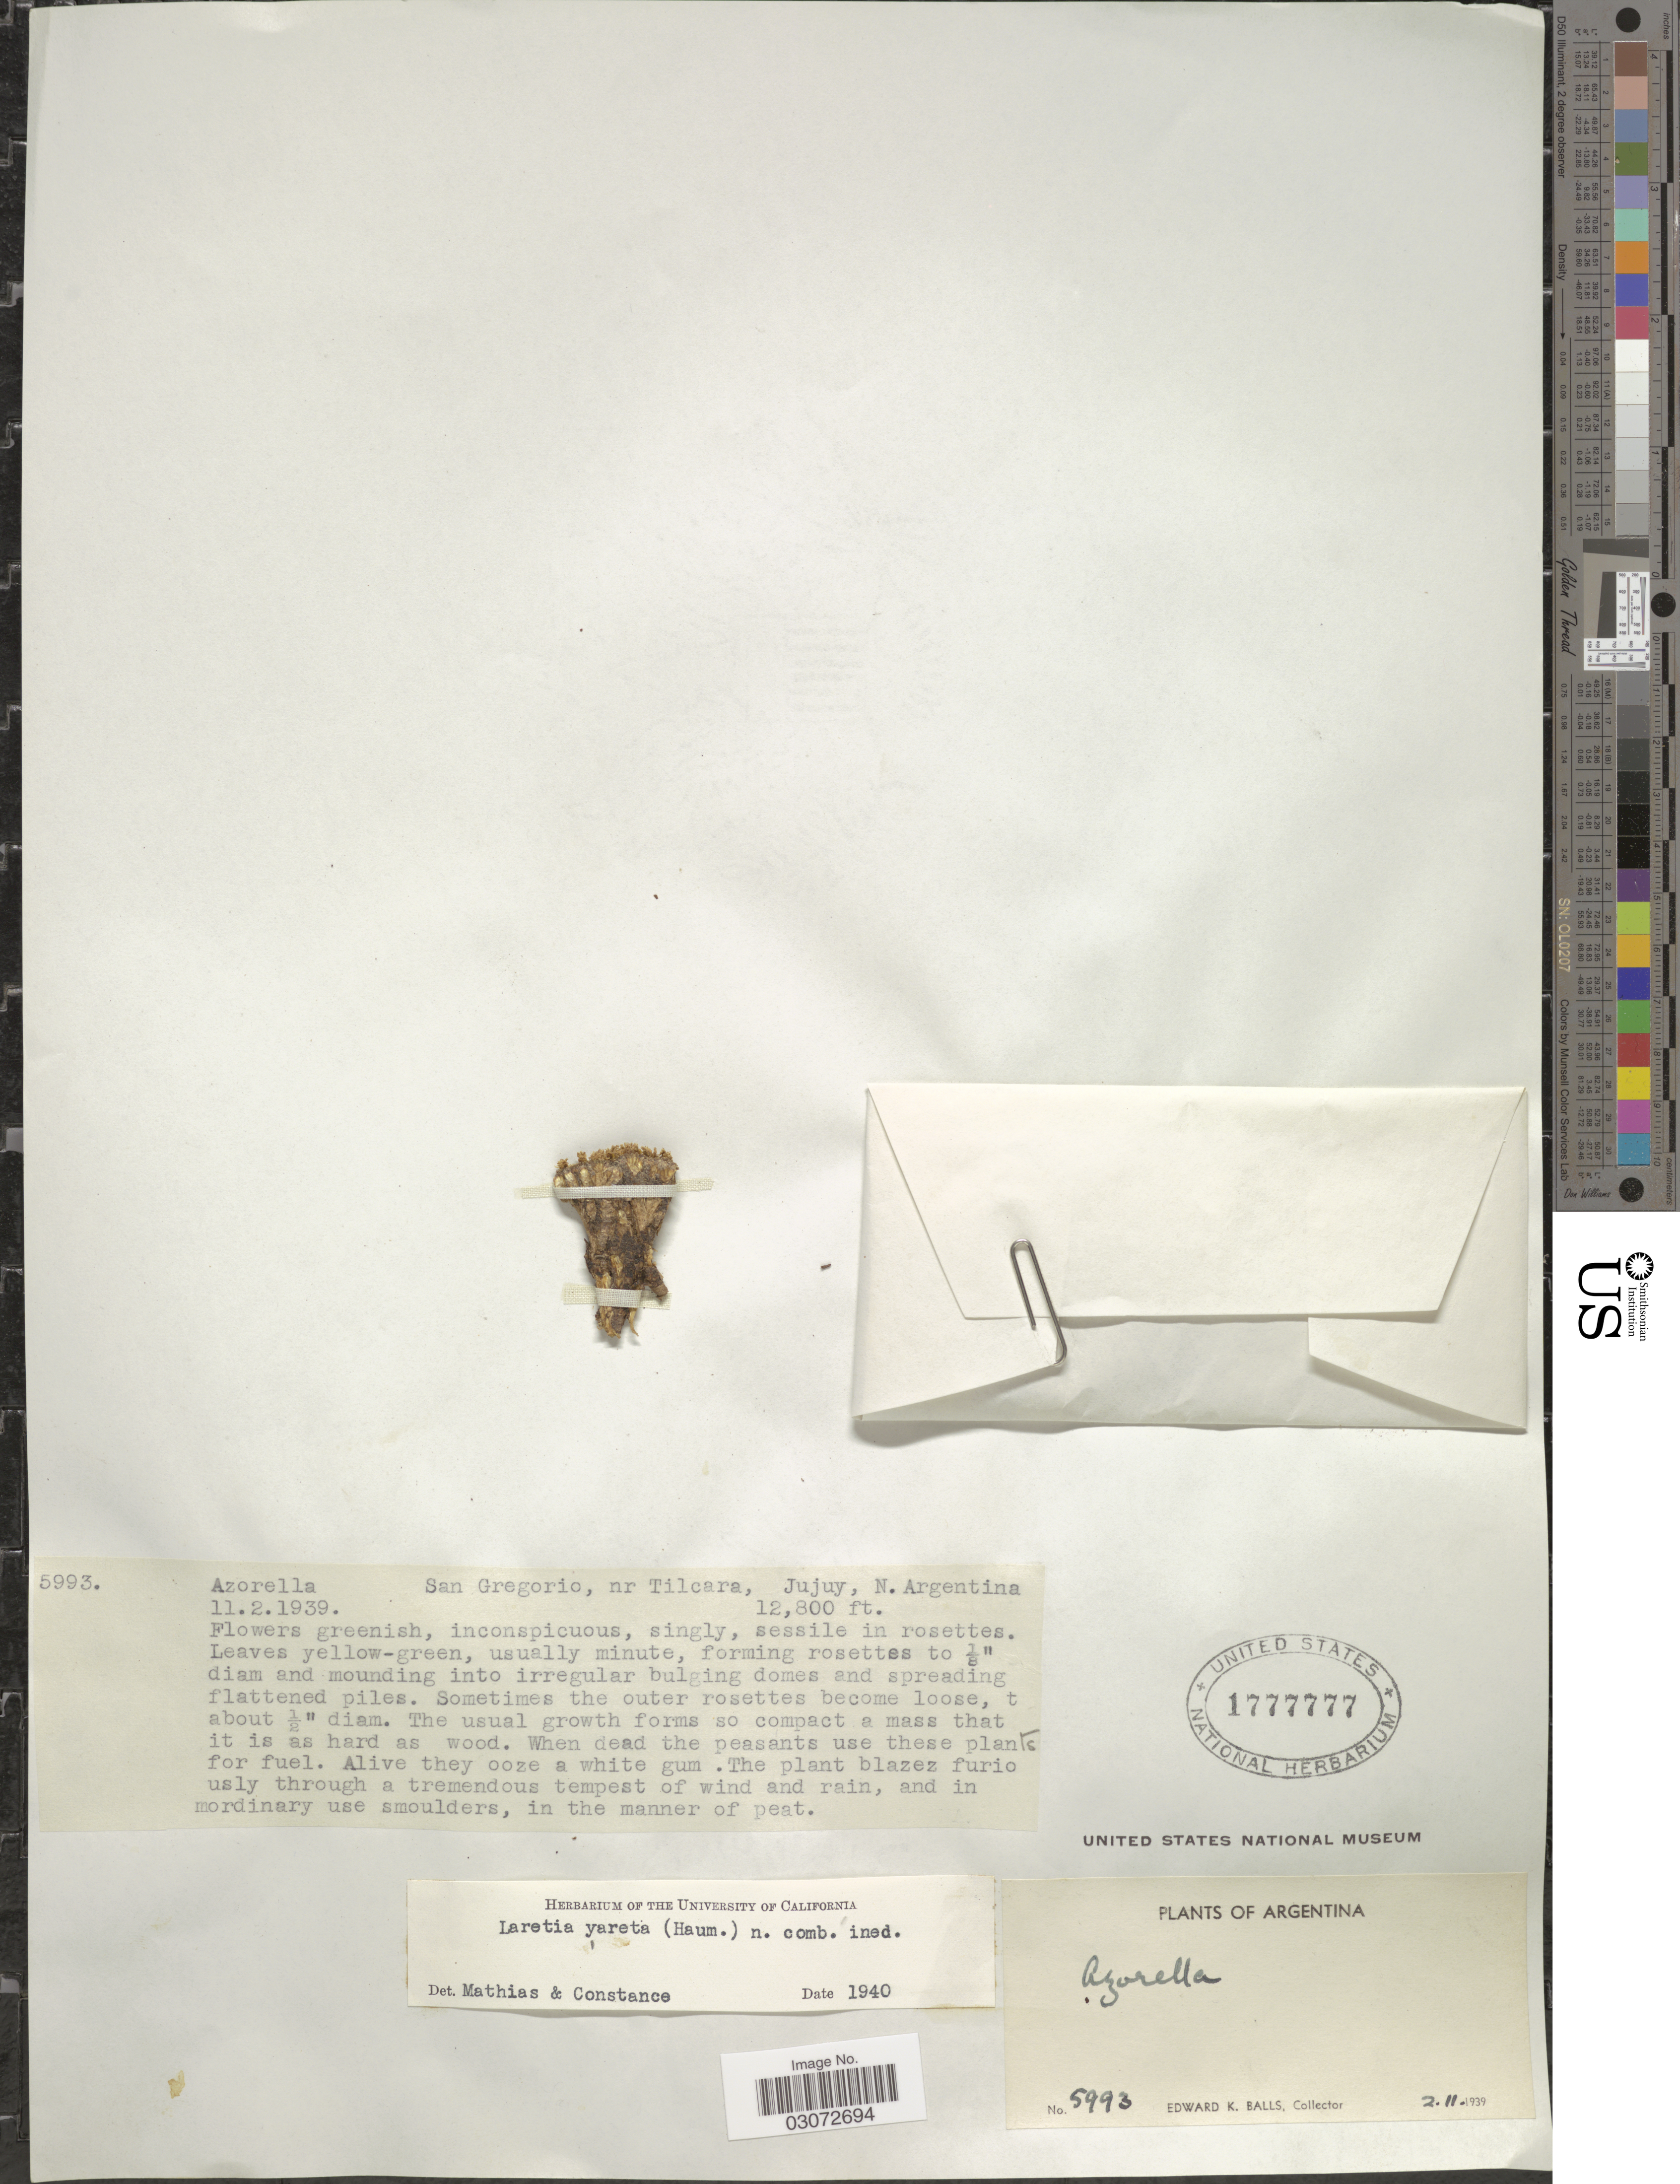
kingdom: Plantae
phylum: Tracheophyta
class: Magnoliopsida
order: Apiales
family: Apiaceae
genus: Azorella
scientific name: Azorella compacta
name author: Phil.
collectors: E. K. Balls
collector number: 5993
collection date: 1939-02-11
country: Argentina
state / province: Jujuy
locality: San Gregorio, nr Tilcara, N. Argentina.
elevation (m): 3901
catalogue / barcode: US 1777777